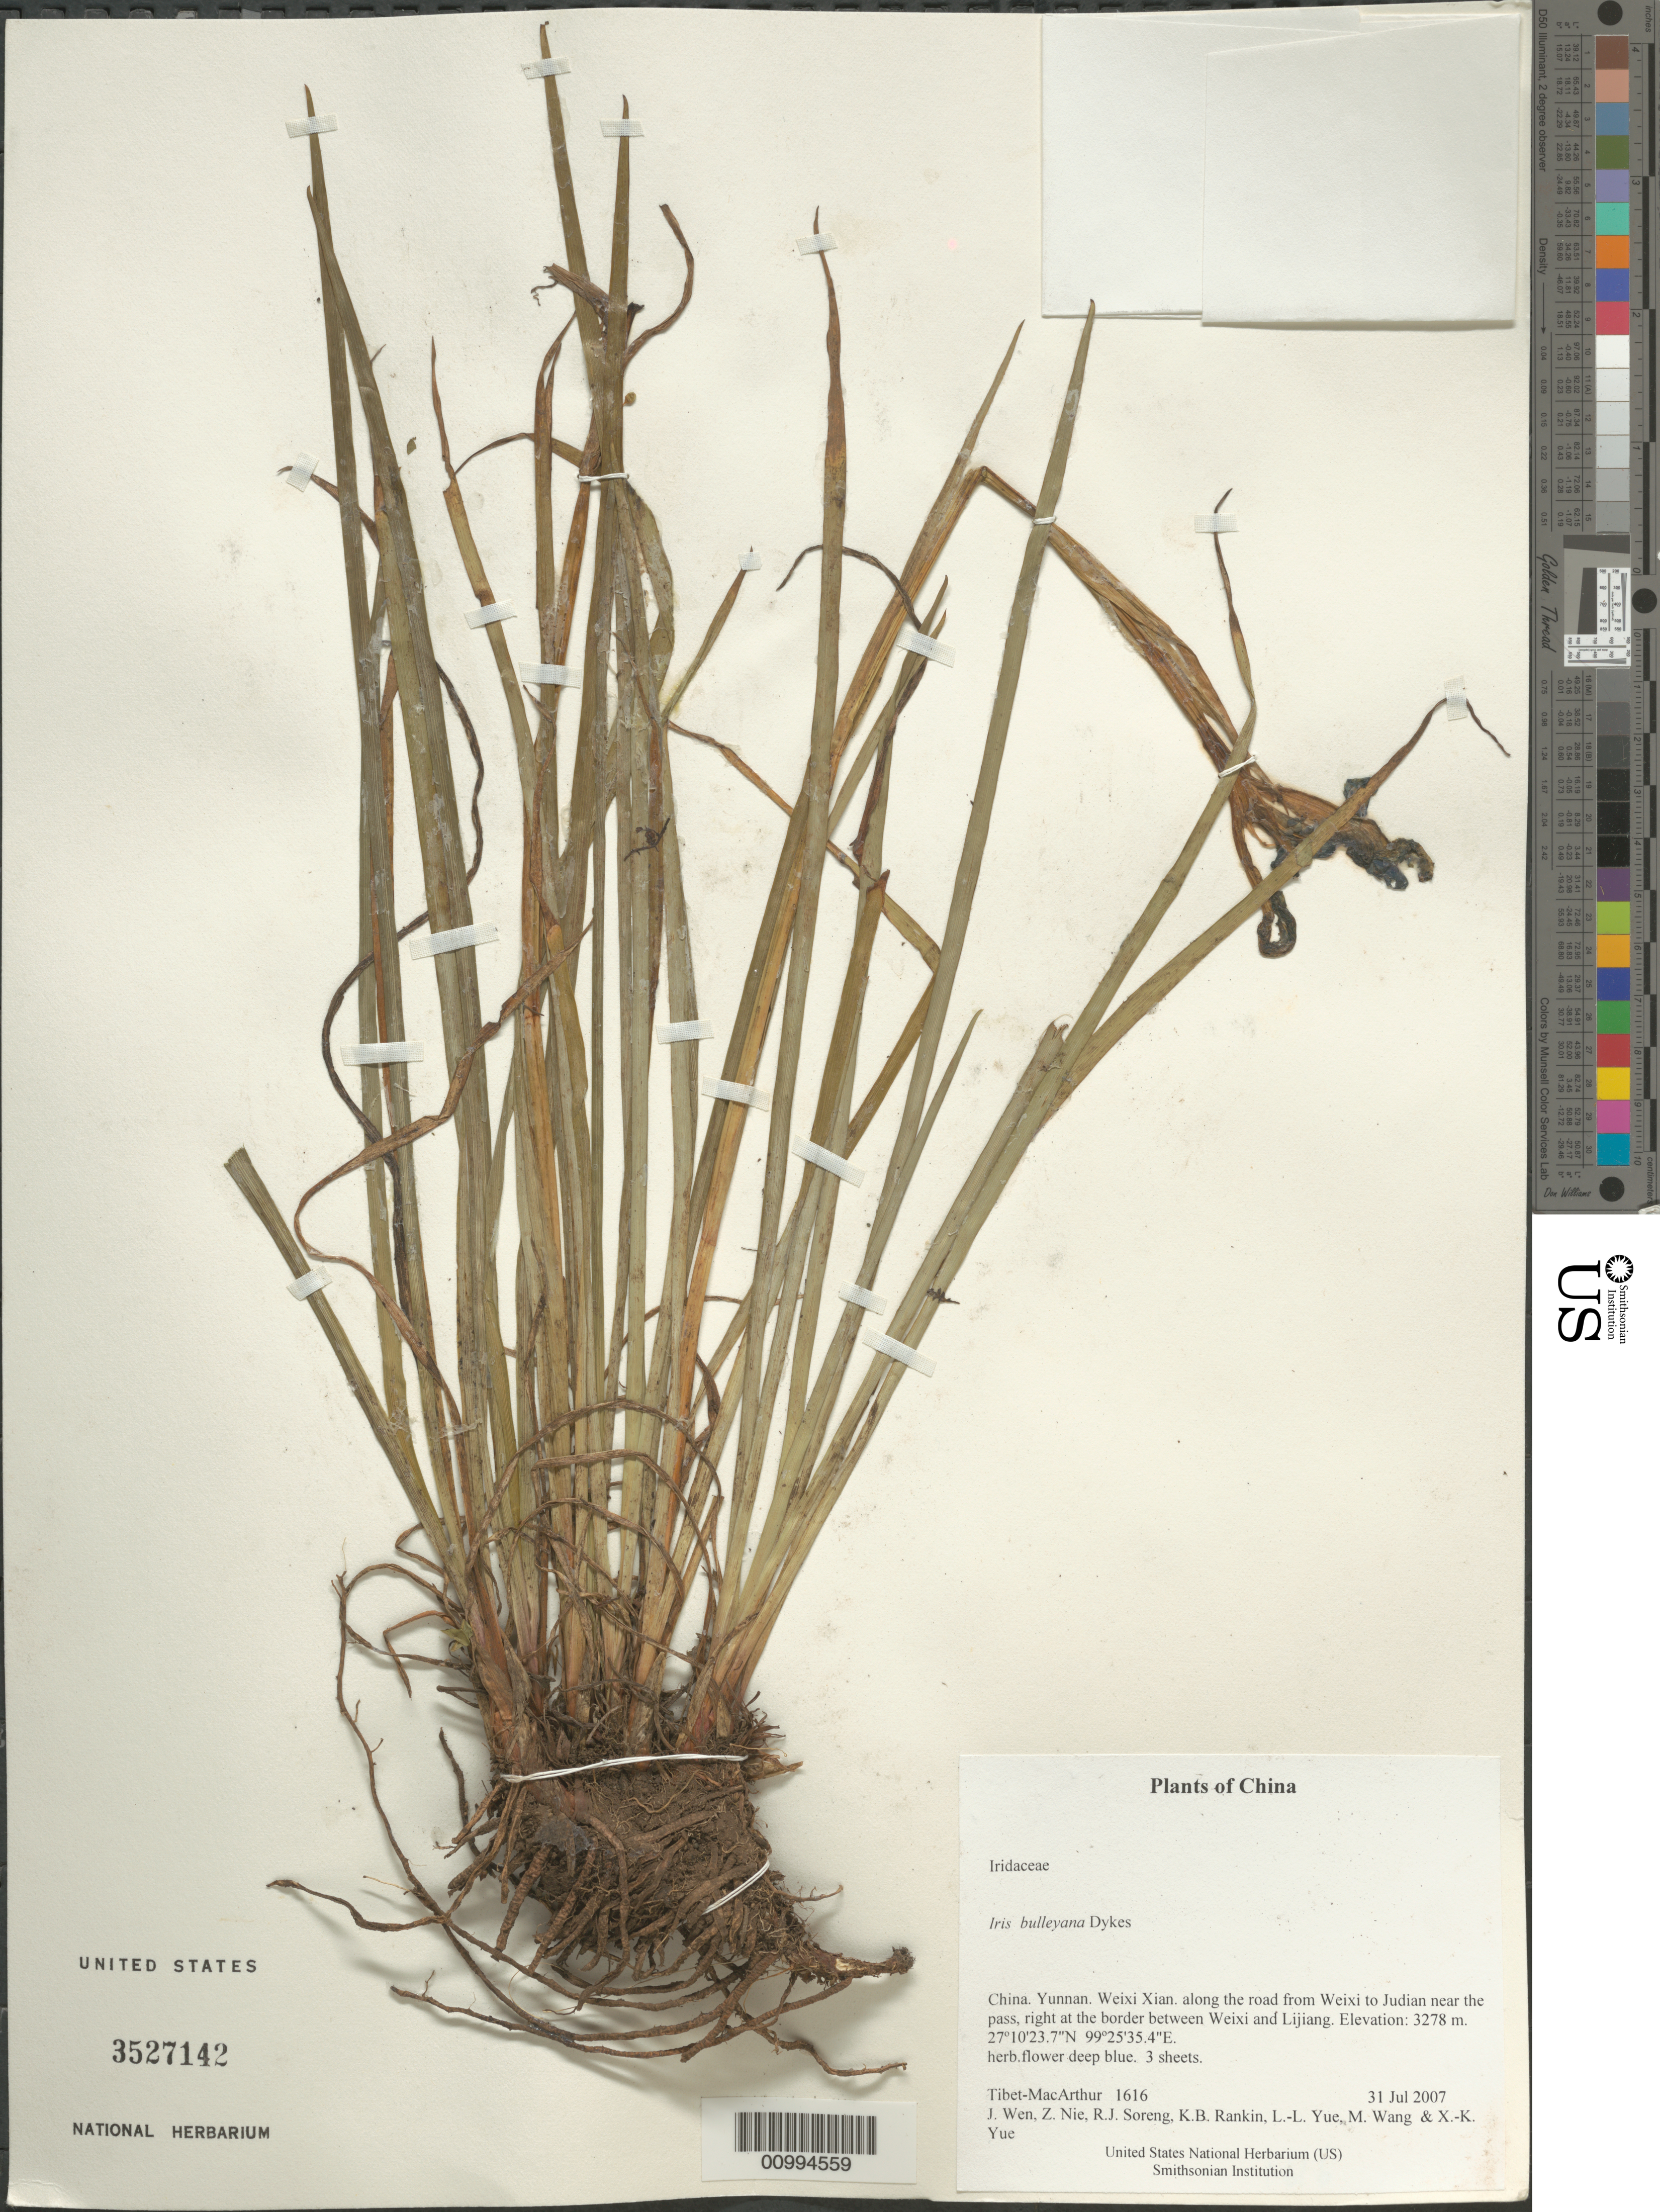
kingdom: Plantae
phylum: Tracheophyta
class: Liliopsida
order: Asparagales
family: Iridaceae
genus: Iris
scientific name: Iris bulleyana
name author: Dykes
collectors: Tibet-MacArthur, J. Wen, Z. Nie, R. J. Soreng, K. Rankin, L. Yue, M. Wang & X. Yue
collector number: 1616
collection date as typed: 31 Jul 2007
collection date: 2007-07-31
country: China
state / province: Yunnan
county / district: Weixi Xian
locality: along the road from Weixi to Judian near the pass, right at the border between Weixi and Lijiang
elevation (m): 3278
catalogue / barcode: US 3527142